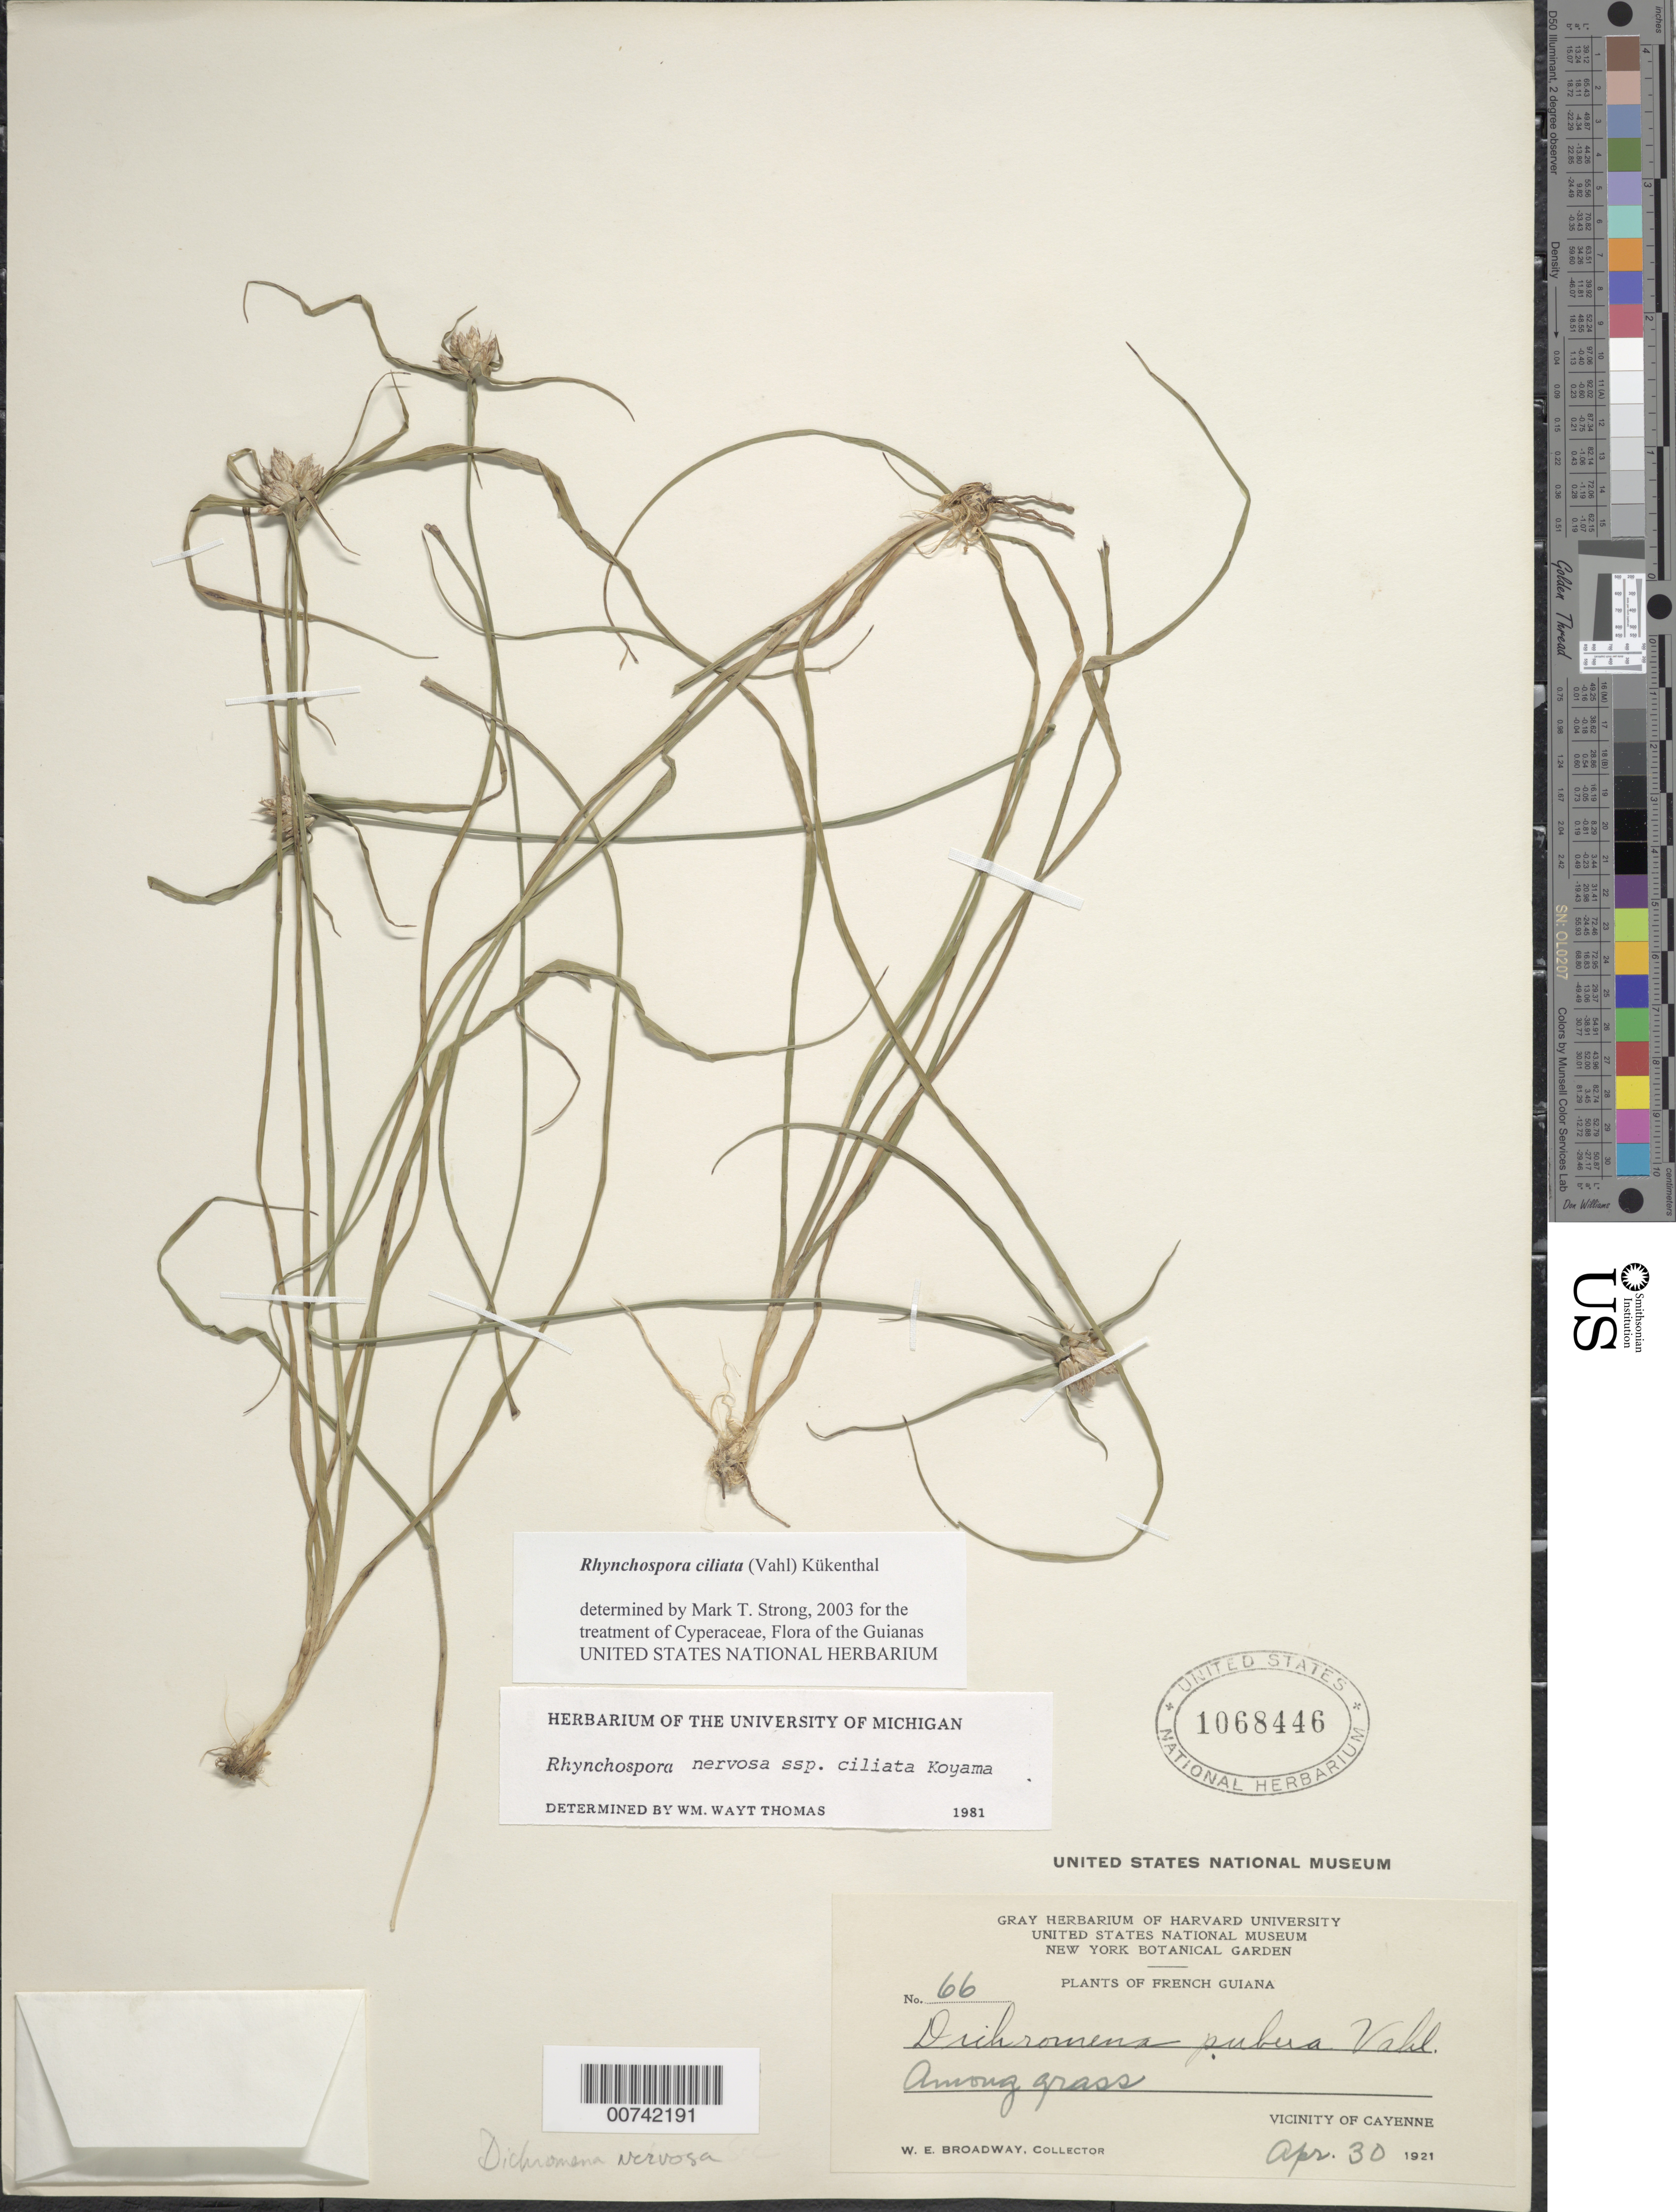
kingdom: Plantae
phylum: Tracheophyta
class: Liliopsida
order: Poales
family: Cyperaceae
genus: Rhynchospora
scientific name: Rhynchospora ciliata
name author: (G. Mey.) Kük.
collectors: W. E. Broadway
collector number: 66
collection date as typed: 30-Apr-21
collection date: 1921-04-30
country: French Guiana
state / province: Cayenne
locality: Cayenne, vic.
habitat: Among grass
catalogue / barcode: US 1068446